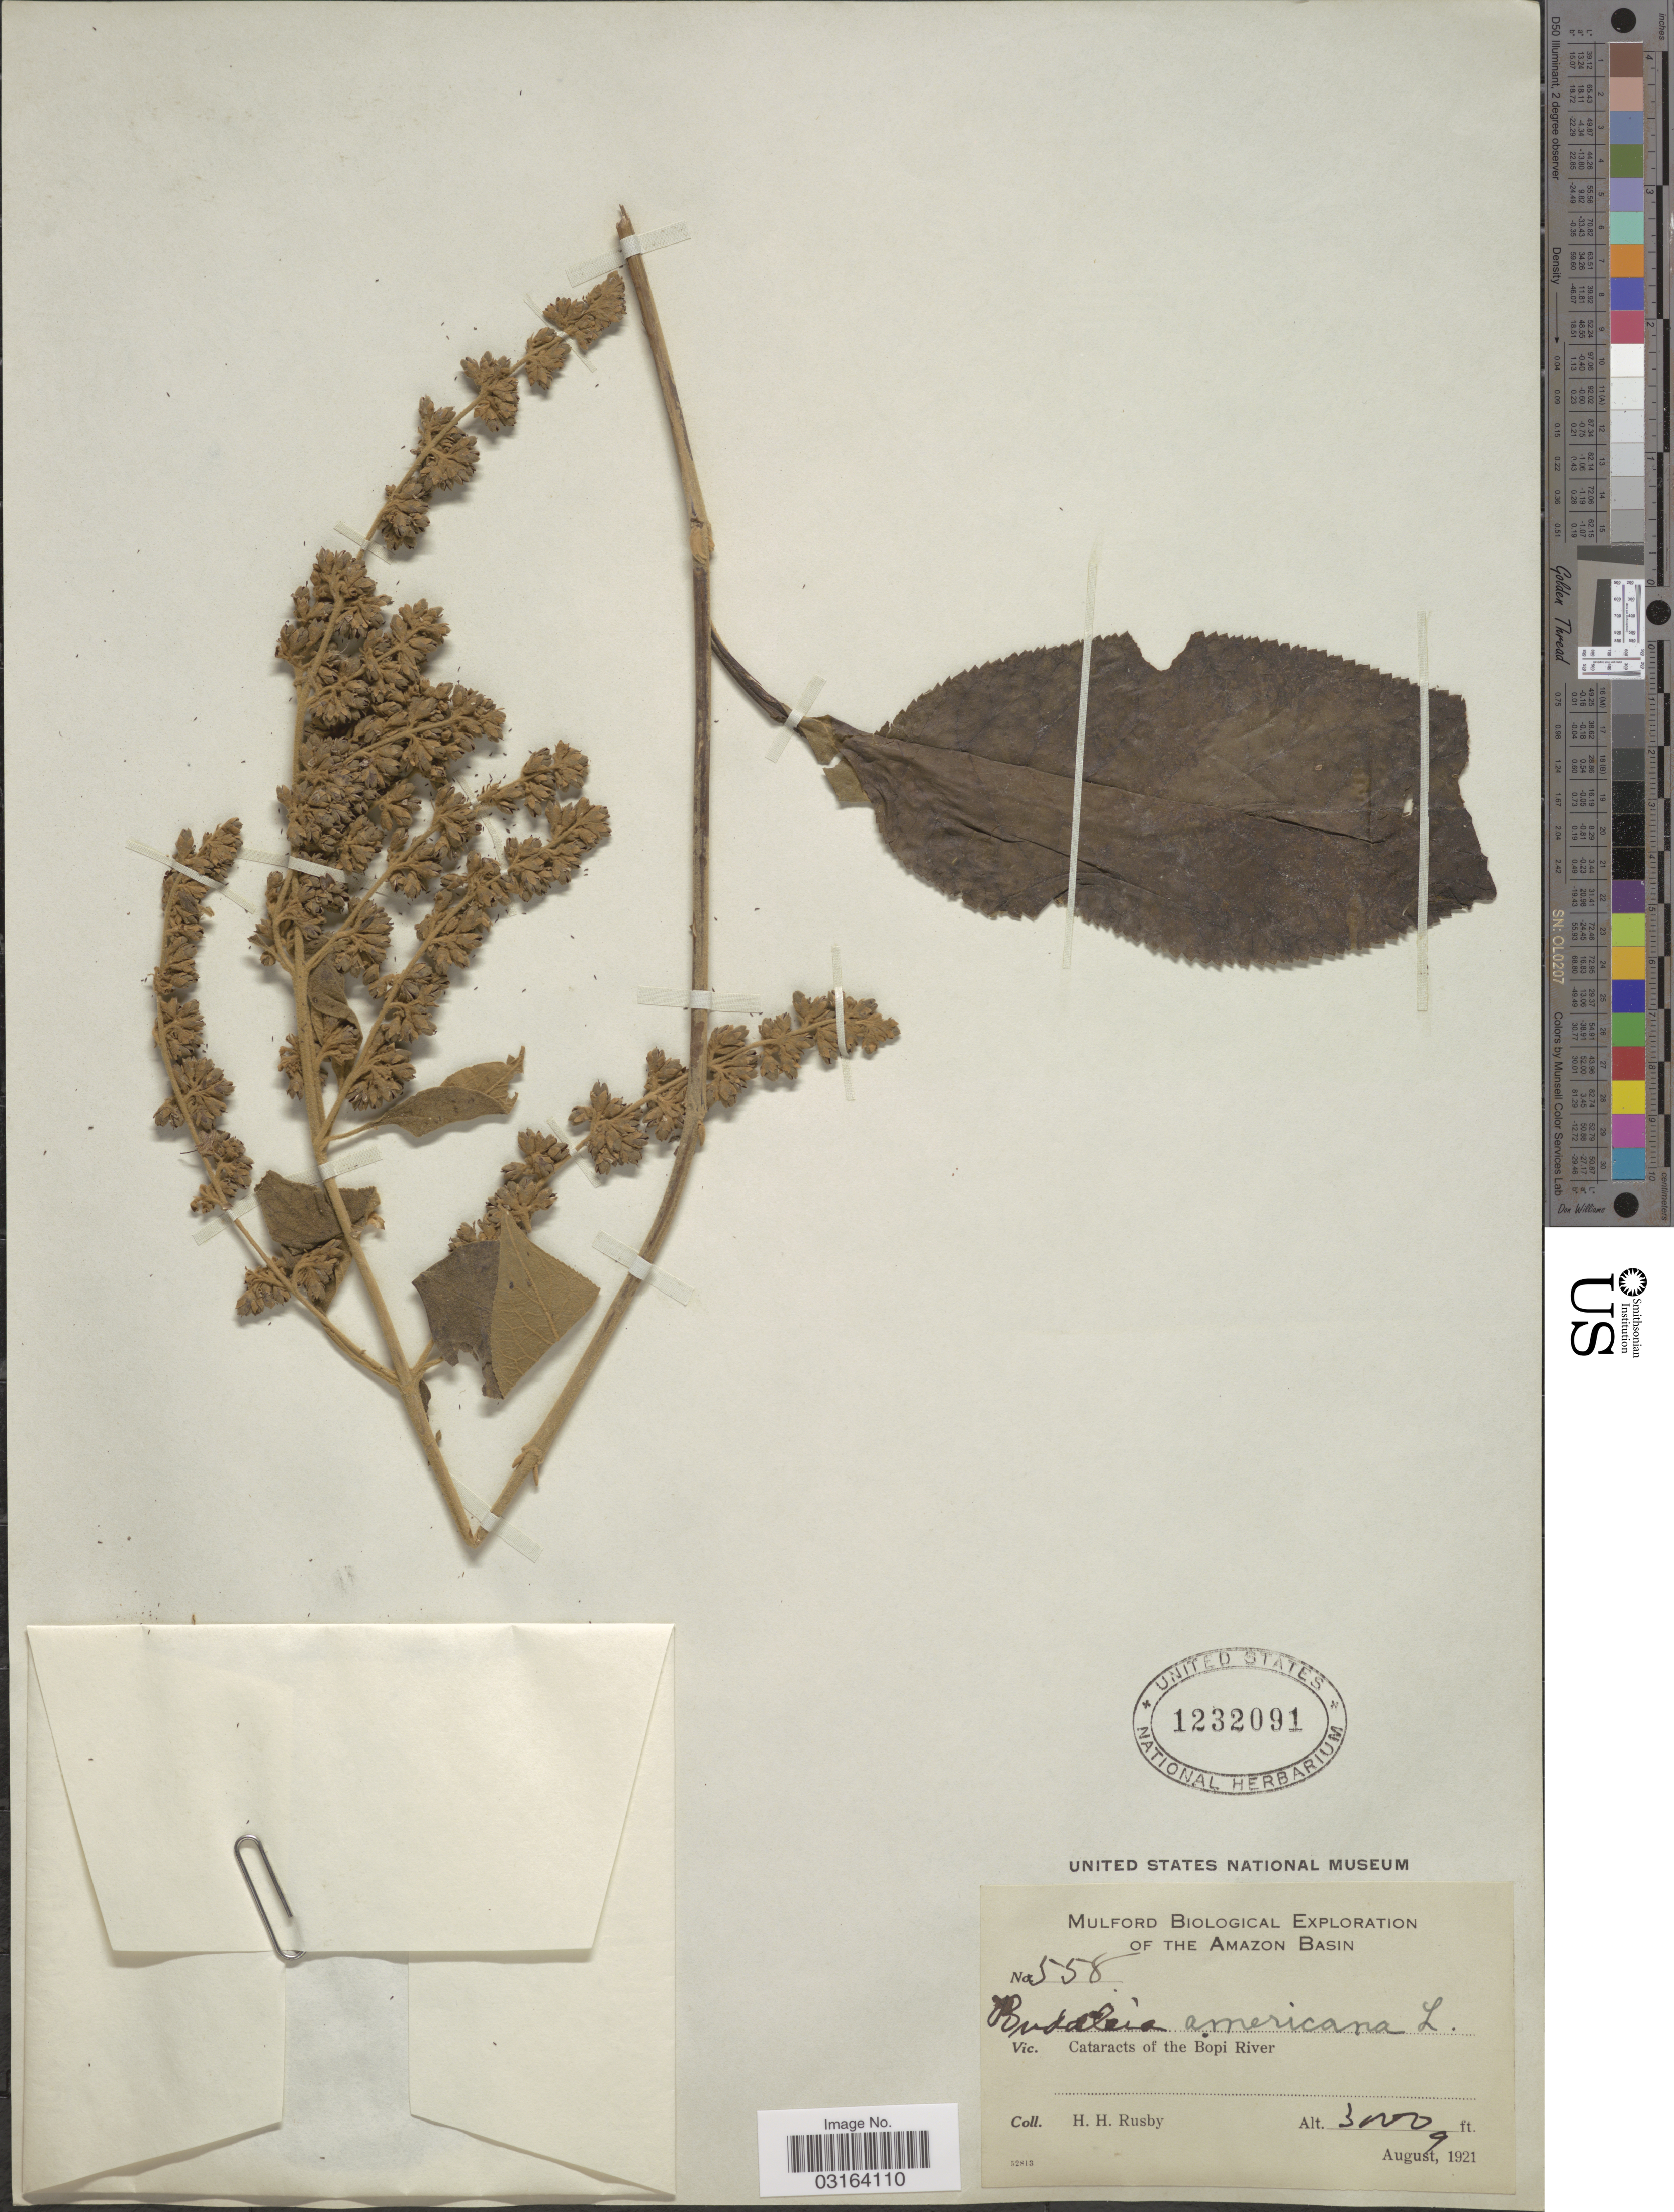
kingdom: Plantae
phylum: Tracheophyta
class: Magnoliopsida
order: Lamiales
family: Scrophulariaceae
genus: Buddleja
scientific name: Buddleja americana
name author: L.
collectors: H. H. Rusby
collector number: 558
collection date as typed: August 9, 1921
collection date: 1921-08-09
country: Bolivia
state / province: La Paz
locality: Cataracts of the Bopi River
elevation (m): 914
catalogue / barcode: US 1232091